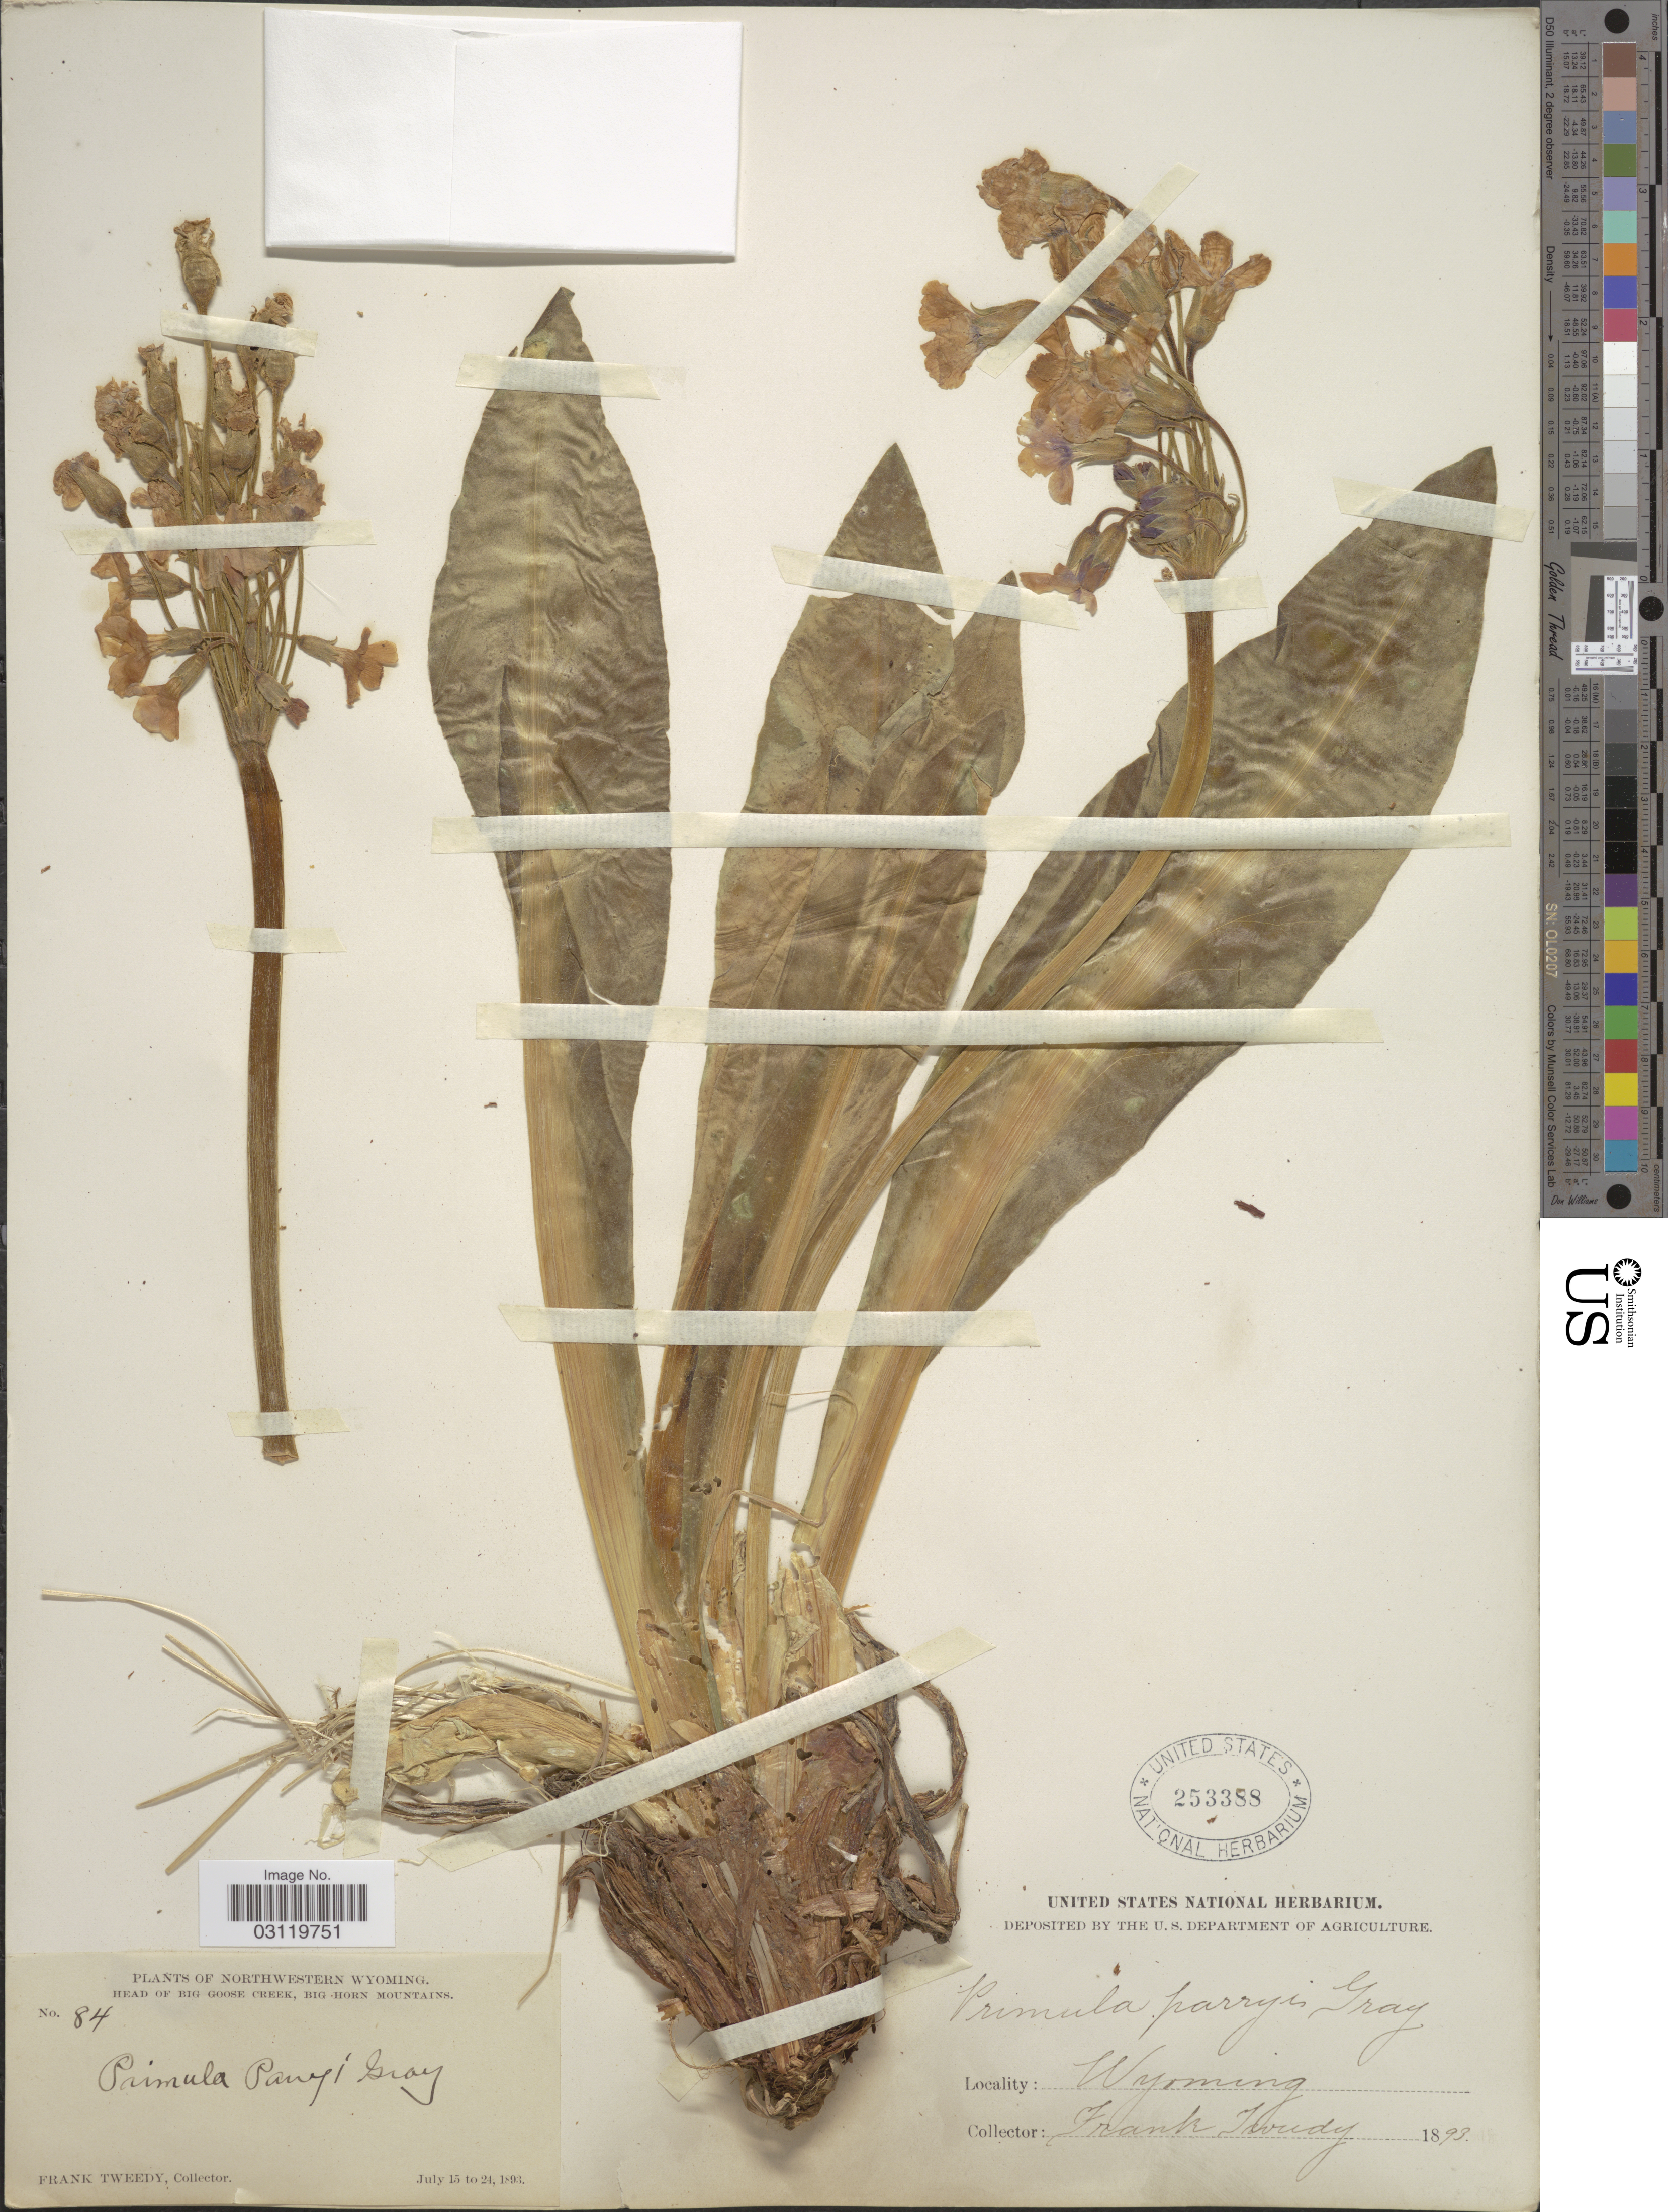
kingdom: Plantae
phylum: Tracheophyta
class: Magnoliopsida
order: Ericales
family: Primulaceae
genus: Primula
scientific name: Primula parryi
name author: A. Gray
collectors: F. Tweedy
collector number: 84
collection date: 1893-07-15/1893-07-21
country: United States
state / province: Wyoming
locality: Northwestern Wyoming, Head of Big Goose Creek, Big Horn Mountains.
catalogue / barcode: US 253388